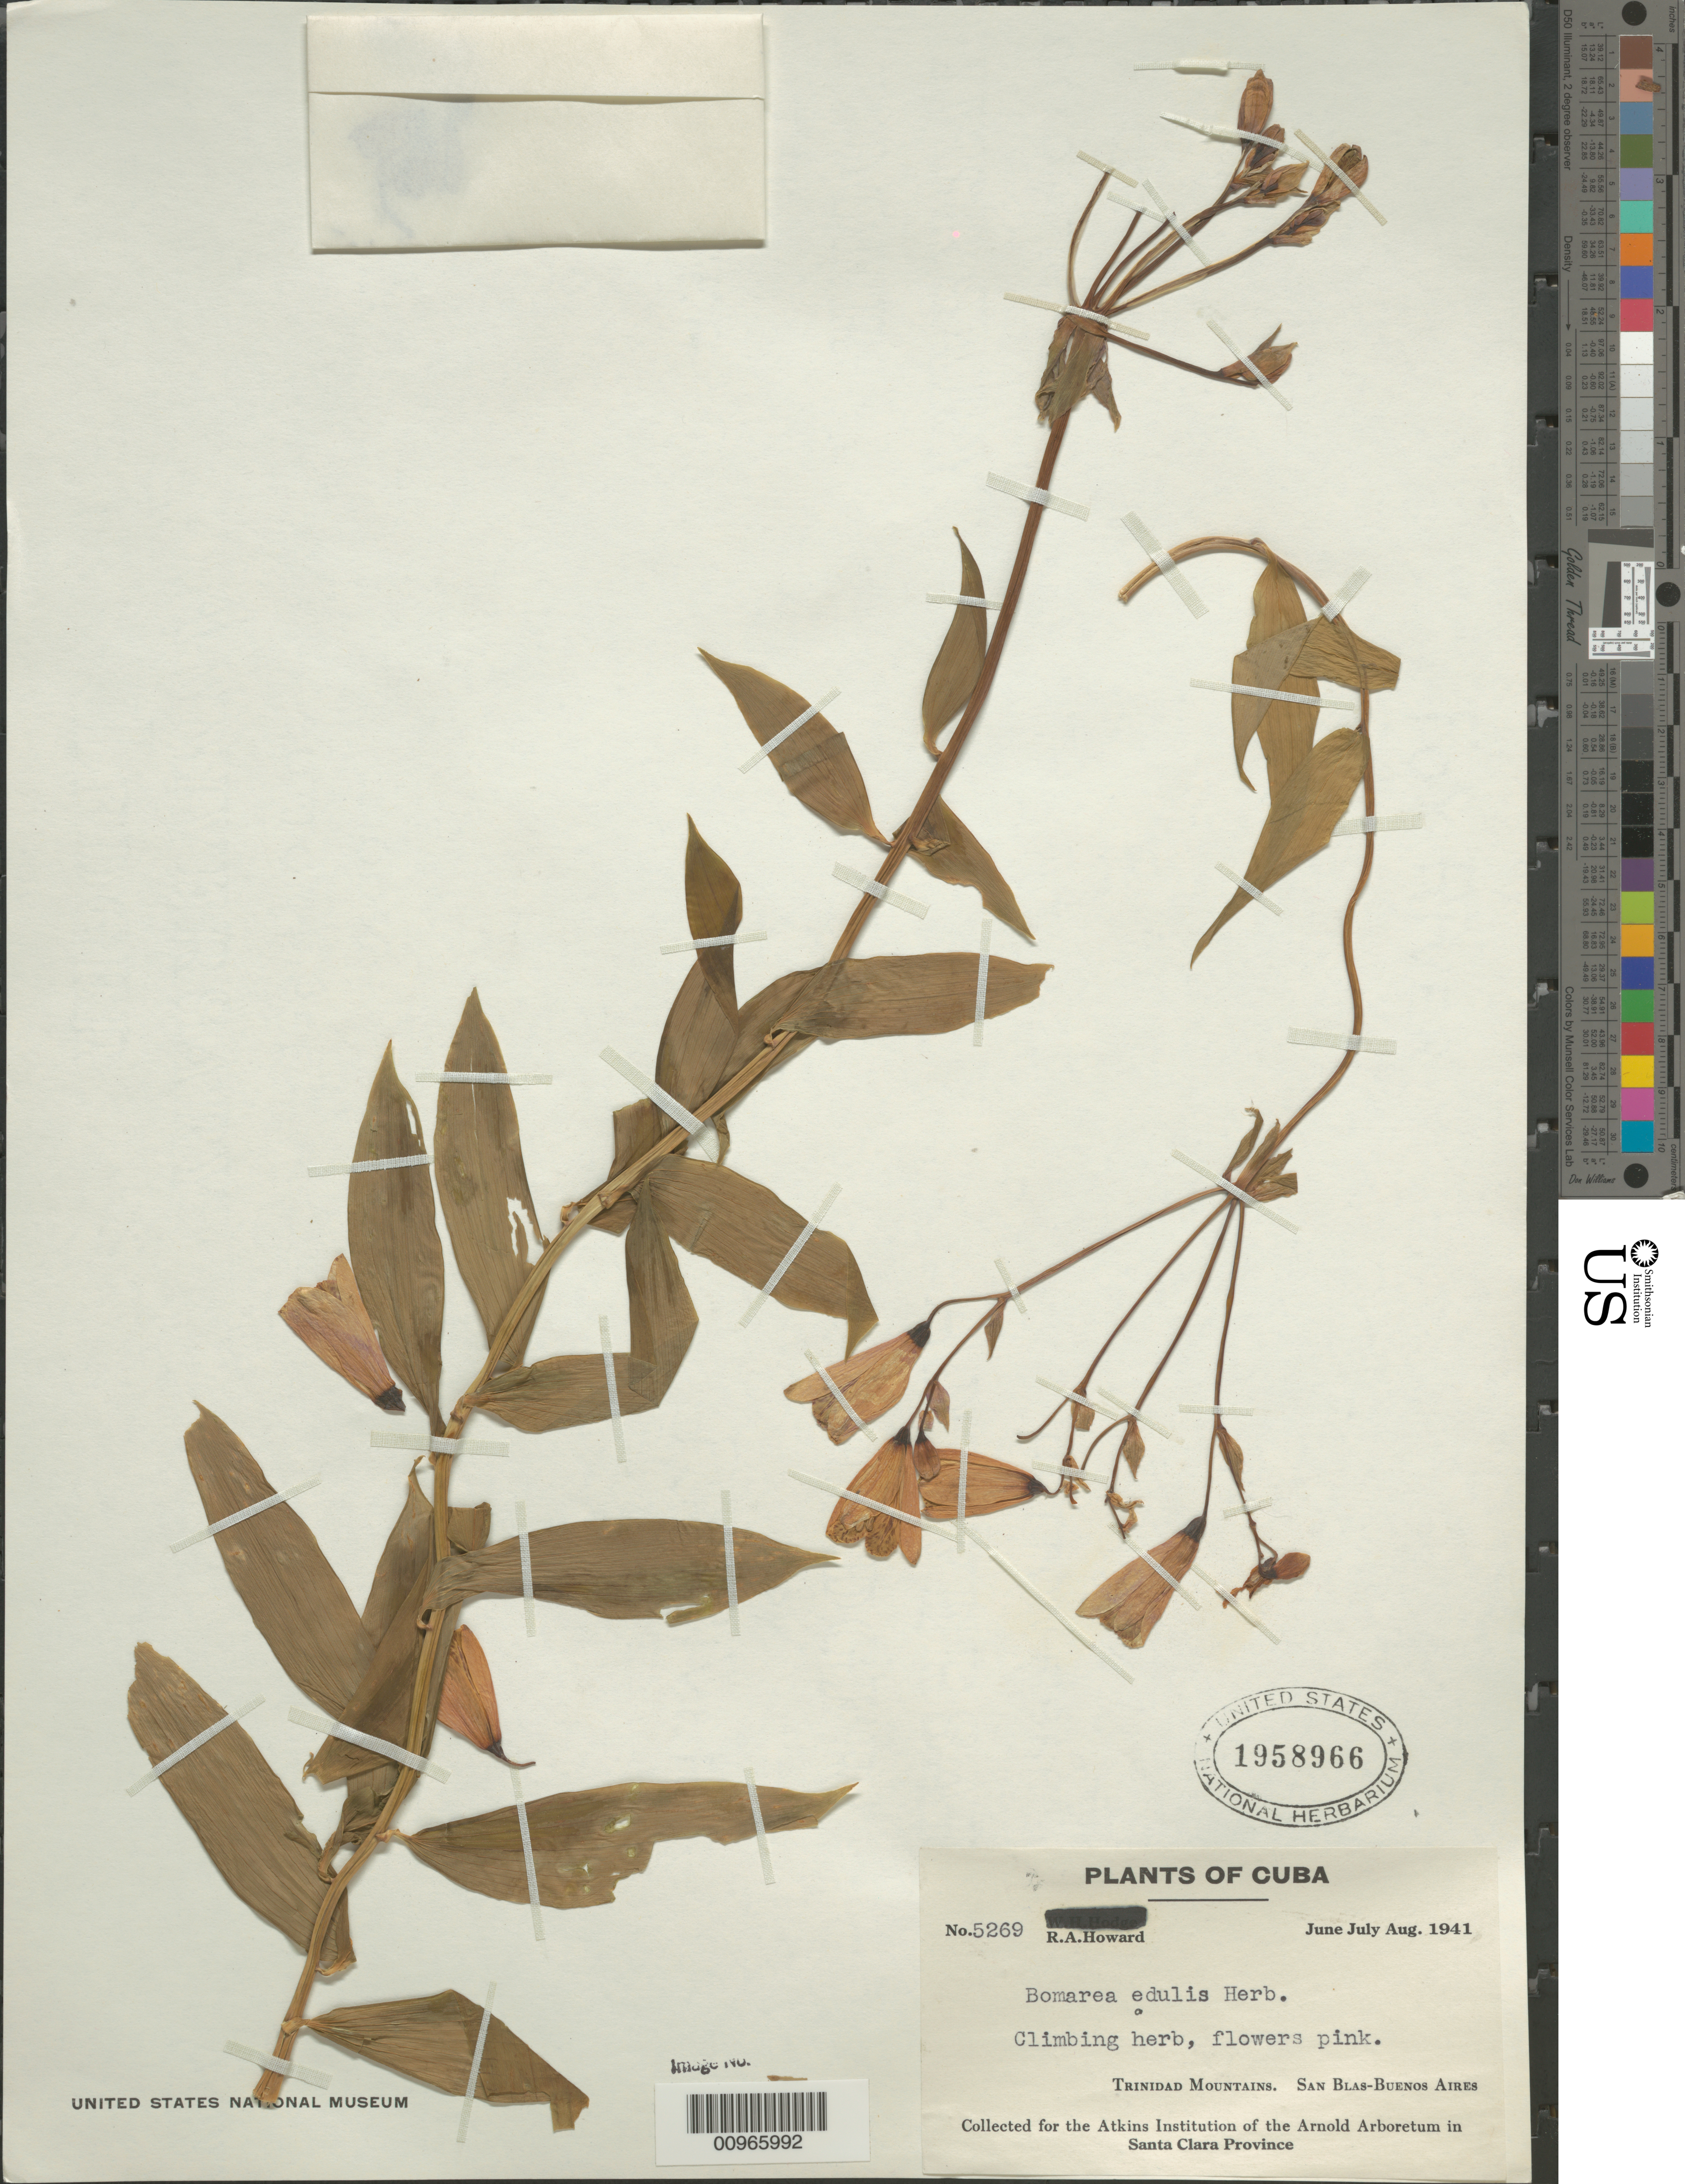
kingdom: Plantae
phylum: Tracheophyta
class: Liliopsida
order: Liliales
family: Alstroemeriaceae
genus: Bomarea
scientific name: Bomarea edulis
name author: (Tussac) Herb.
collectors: R. A. Howard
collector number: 5269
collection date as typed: Jun 1941 to -- Aug 1941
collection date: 1941-06/1941-08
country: Cuba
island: Cuba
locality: Trinidad Mountains, San Blas-Buenos Aires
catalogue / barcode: US 1958966